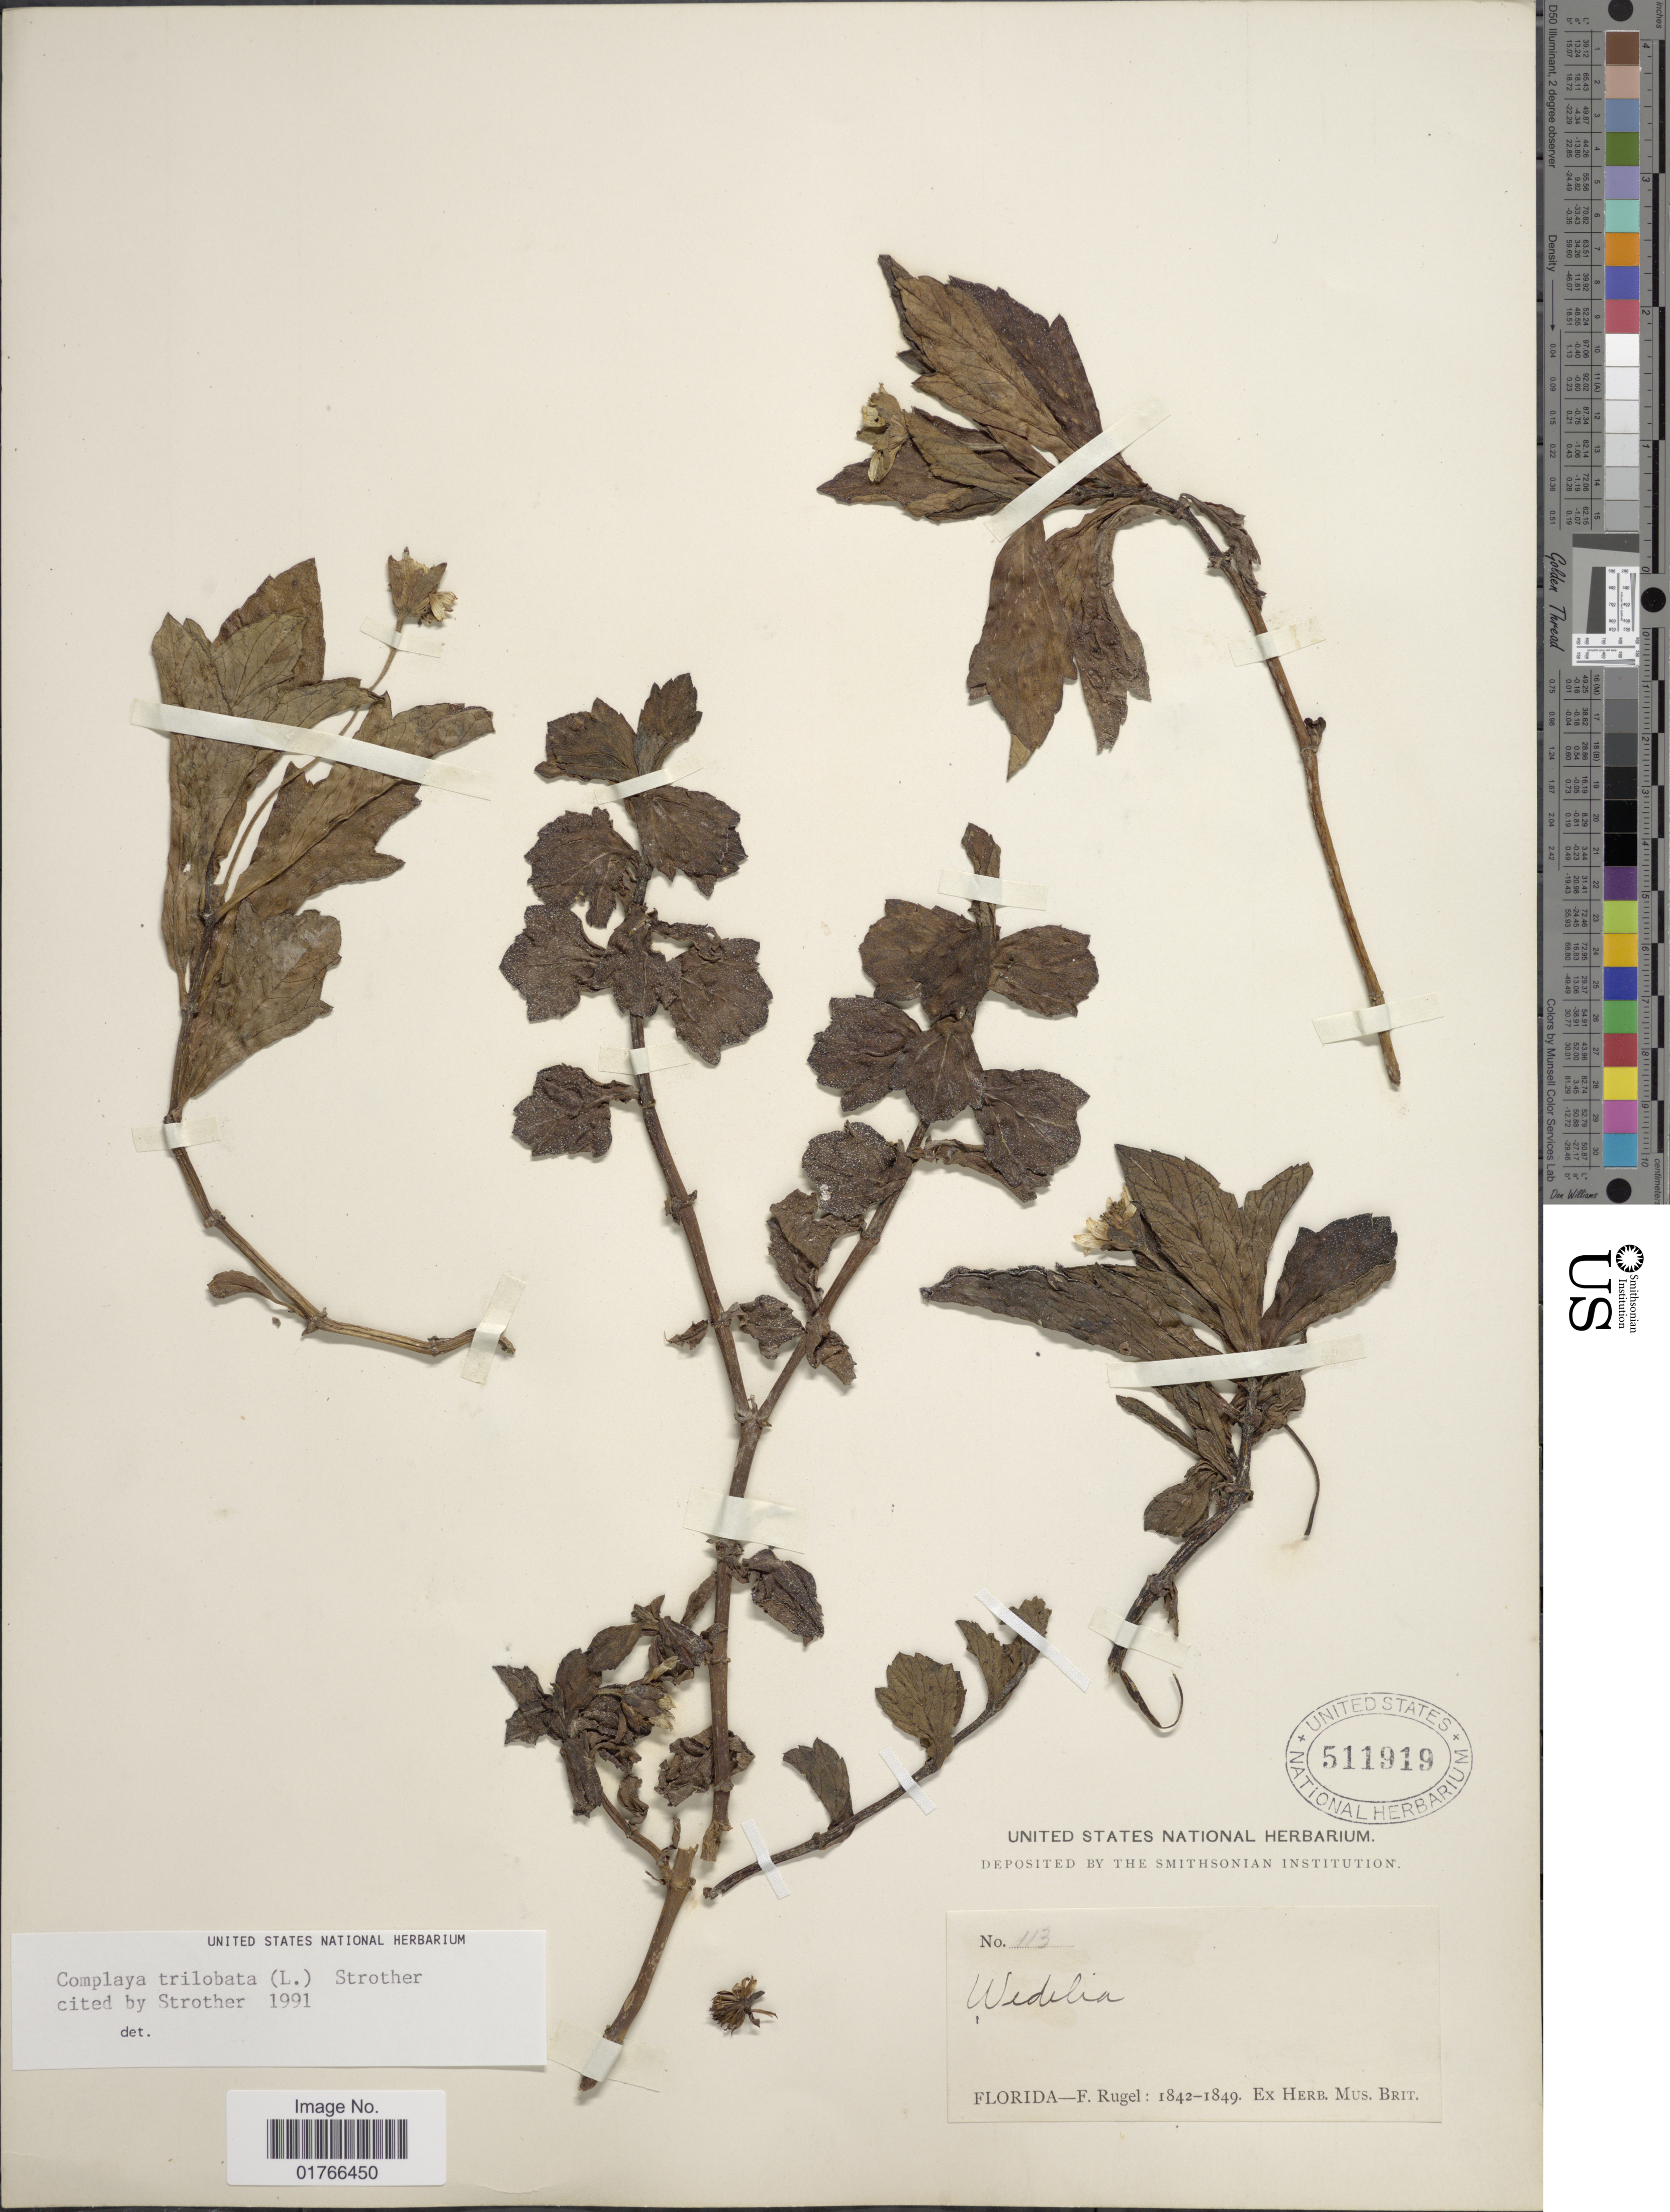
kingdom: Plantae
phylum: Tracheophyta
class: Magnoliopsida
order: Asterales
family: Asteraceae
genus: Sphagneticola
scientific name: Sphagneticola trilobata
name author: (L.) Pruski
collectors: F. Rugel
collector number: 113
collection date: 1842/1849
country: United States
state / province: Florida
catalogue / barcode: US 511919